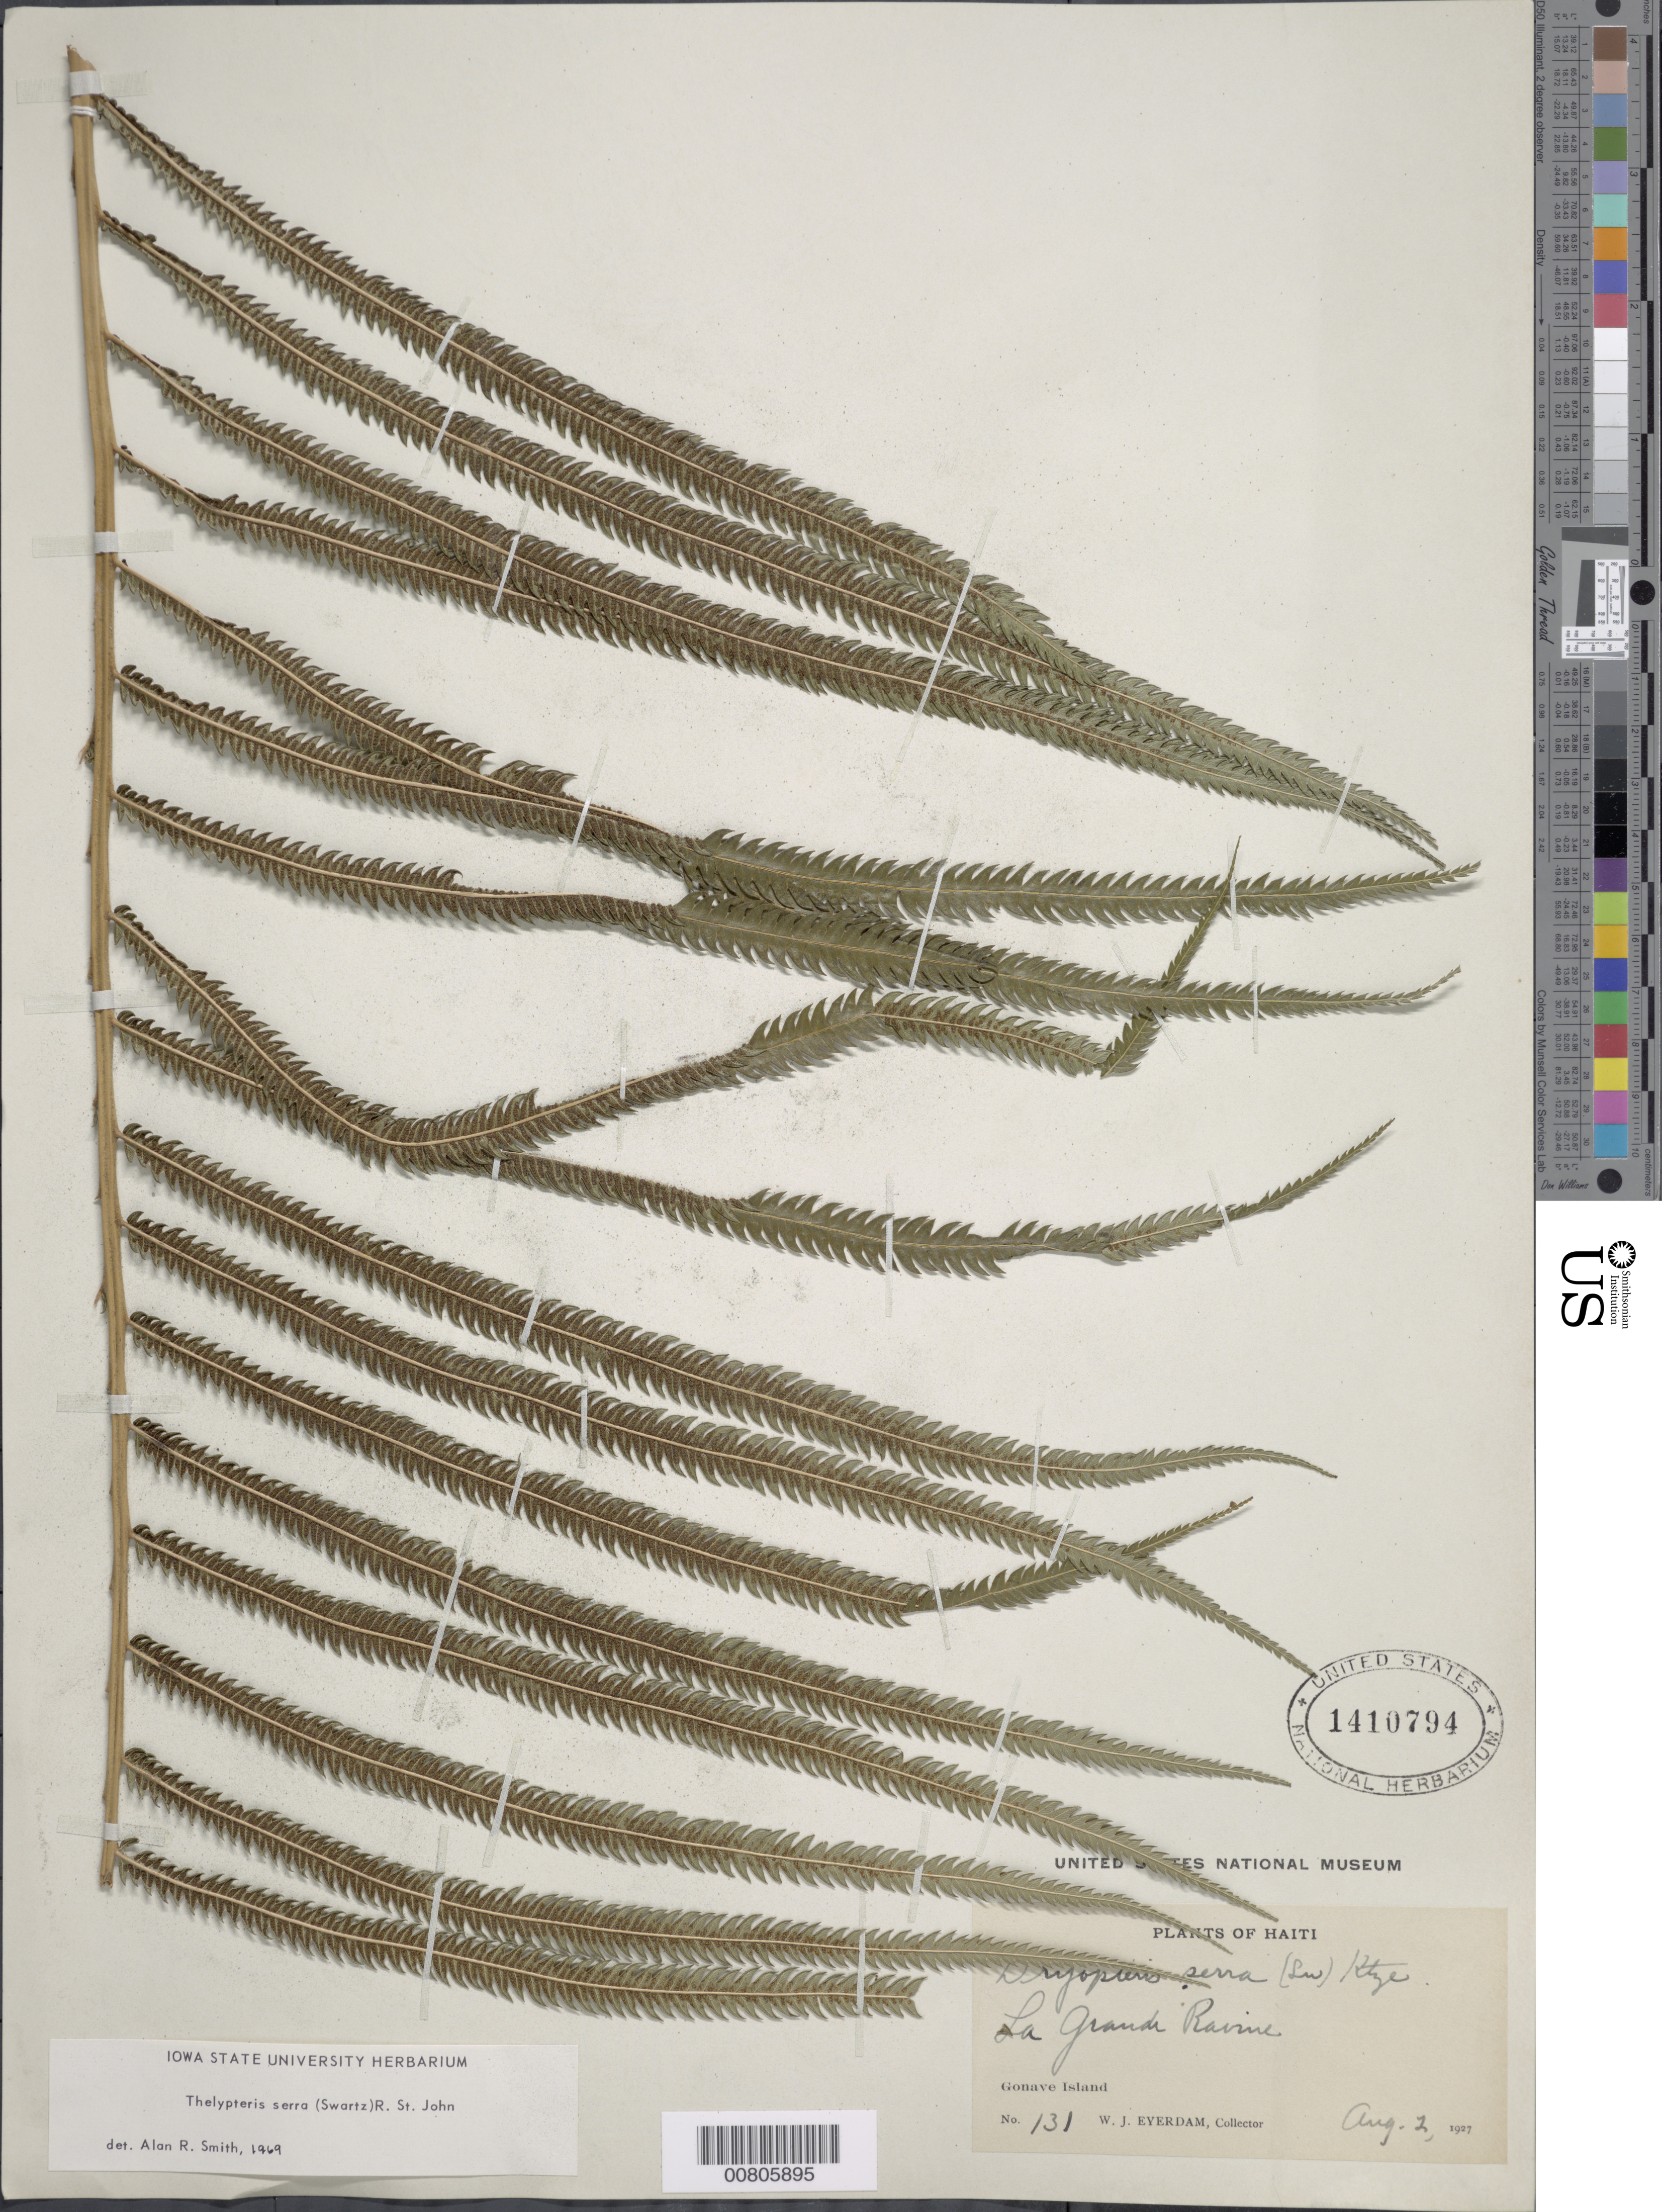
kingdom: Plantae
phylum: Tracheophyta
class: Polypodiopsida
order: Polypodiales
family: Thelypteridaceae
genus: Christella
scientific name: Christella serra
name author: (Sw.) Holttum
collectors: W. J. Eyerdam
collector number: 131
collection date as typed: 02 Aug 1927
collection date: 1927-08-02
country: Haiti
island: Hispaniola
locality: La Grande Ravine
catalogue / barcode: US 1410794